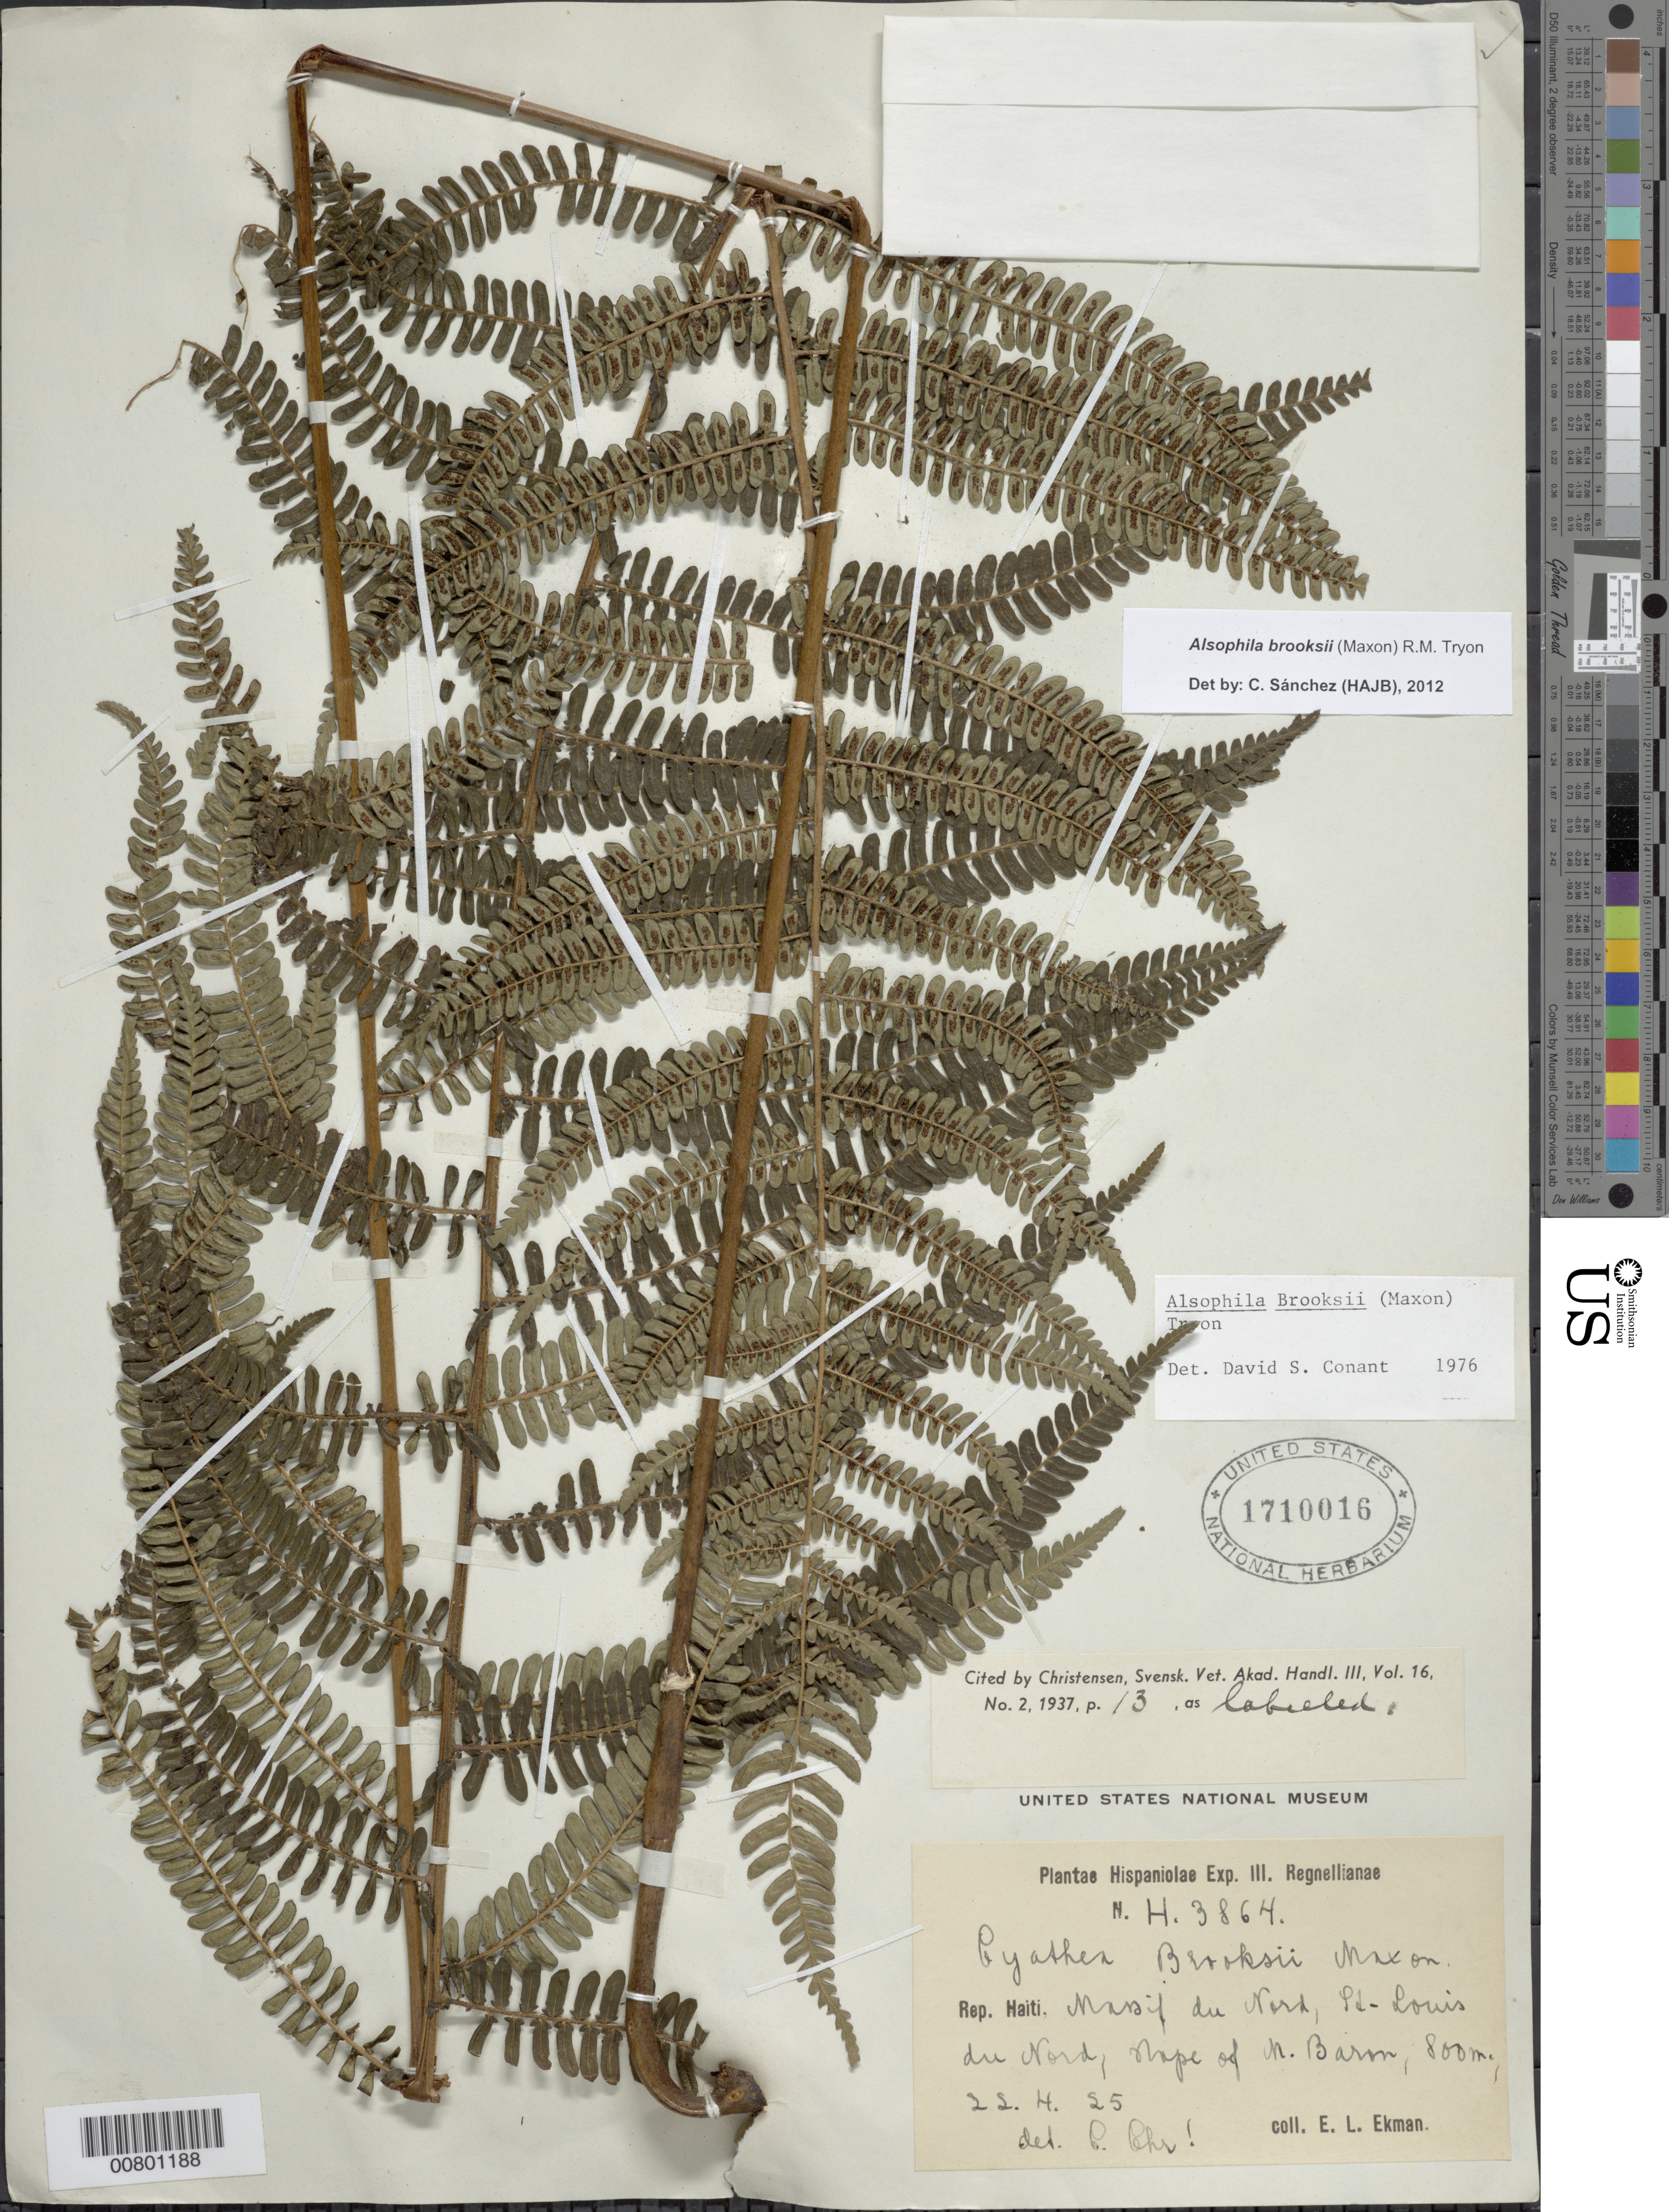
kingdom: Plantae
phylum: Tracheophyta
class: Polypodiopsida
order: Cyatheales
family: Cyatheaceae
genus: Alsophila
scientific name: Alsophila brooksii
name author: (Maxon) R.M. Tryon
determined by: Conant, D. S.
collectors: E. L. Ekman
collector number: H 3864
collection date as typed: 22 Apr 1925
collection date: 1925-04-22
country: Haiti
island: Hispaniola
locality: Massif du Nord, St. Louis du Nord, M. Baron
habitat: Slope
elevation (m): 800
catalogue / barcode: US 1710016